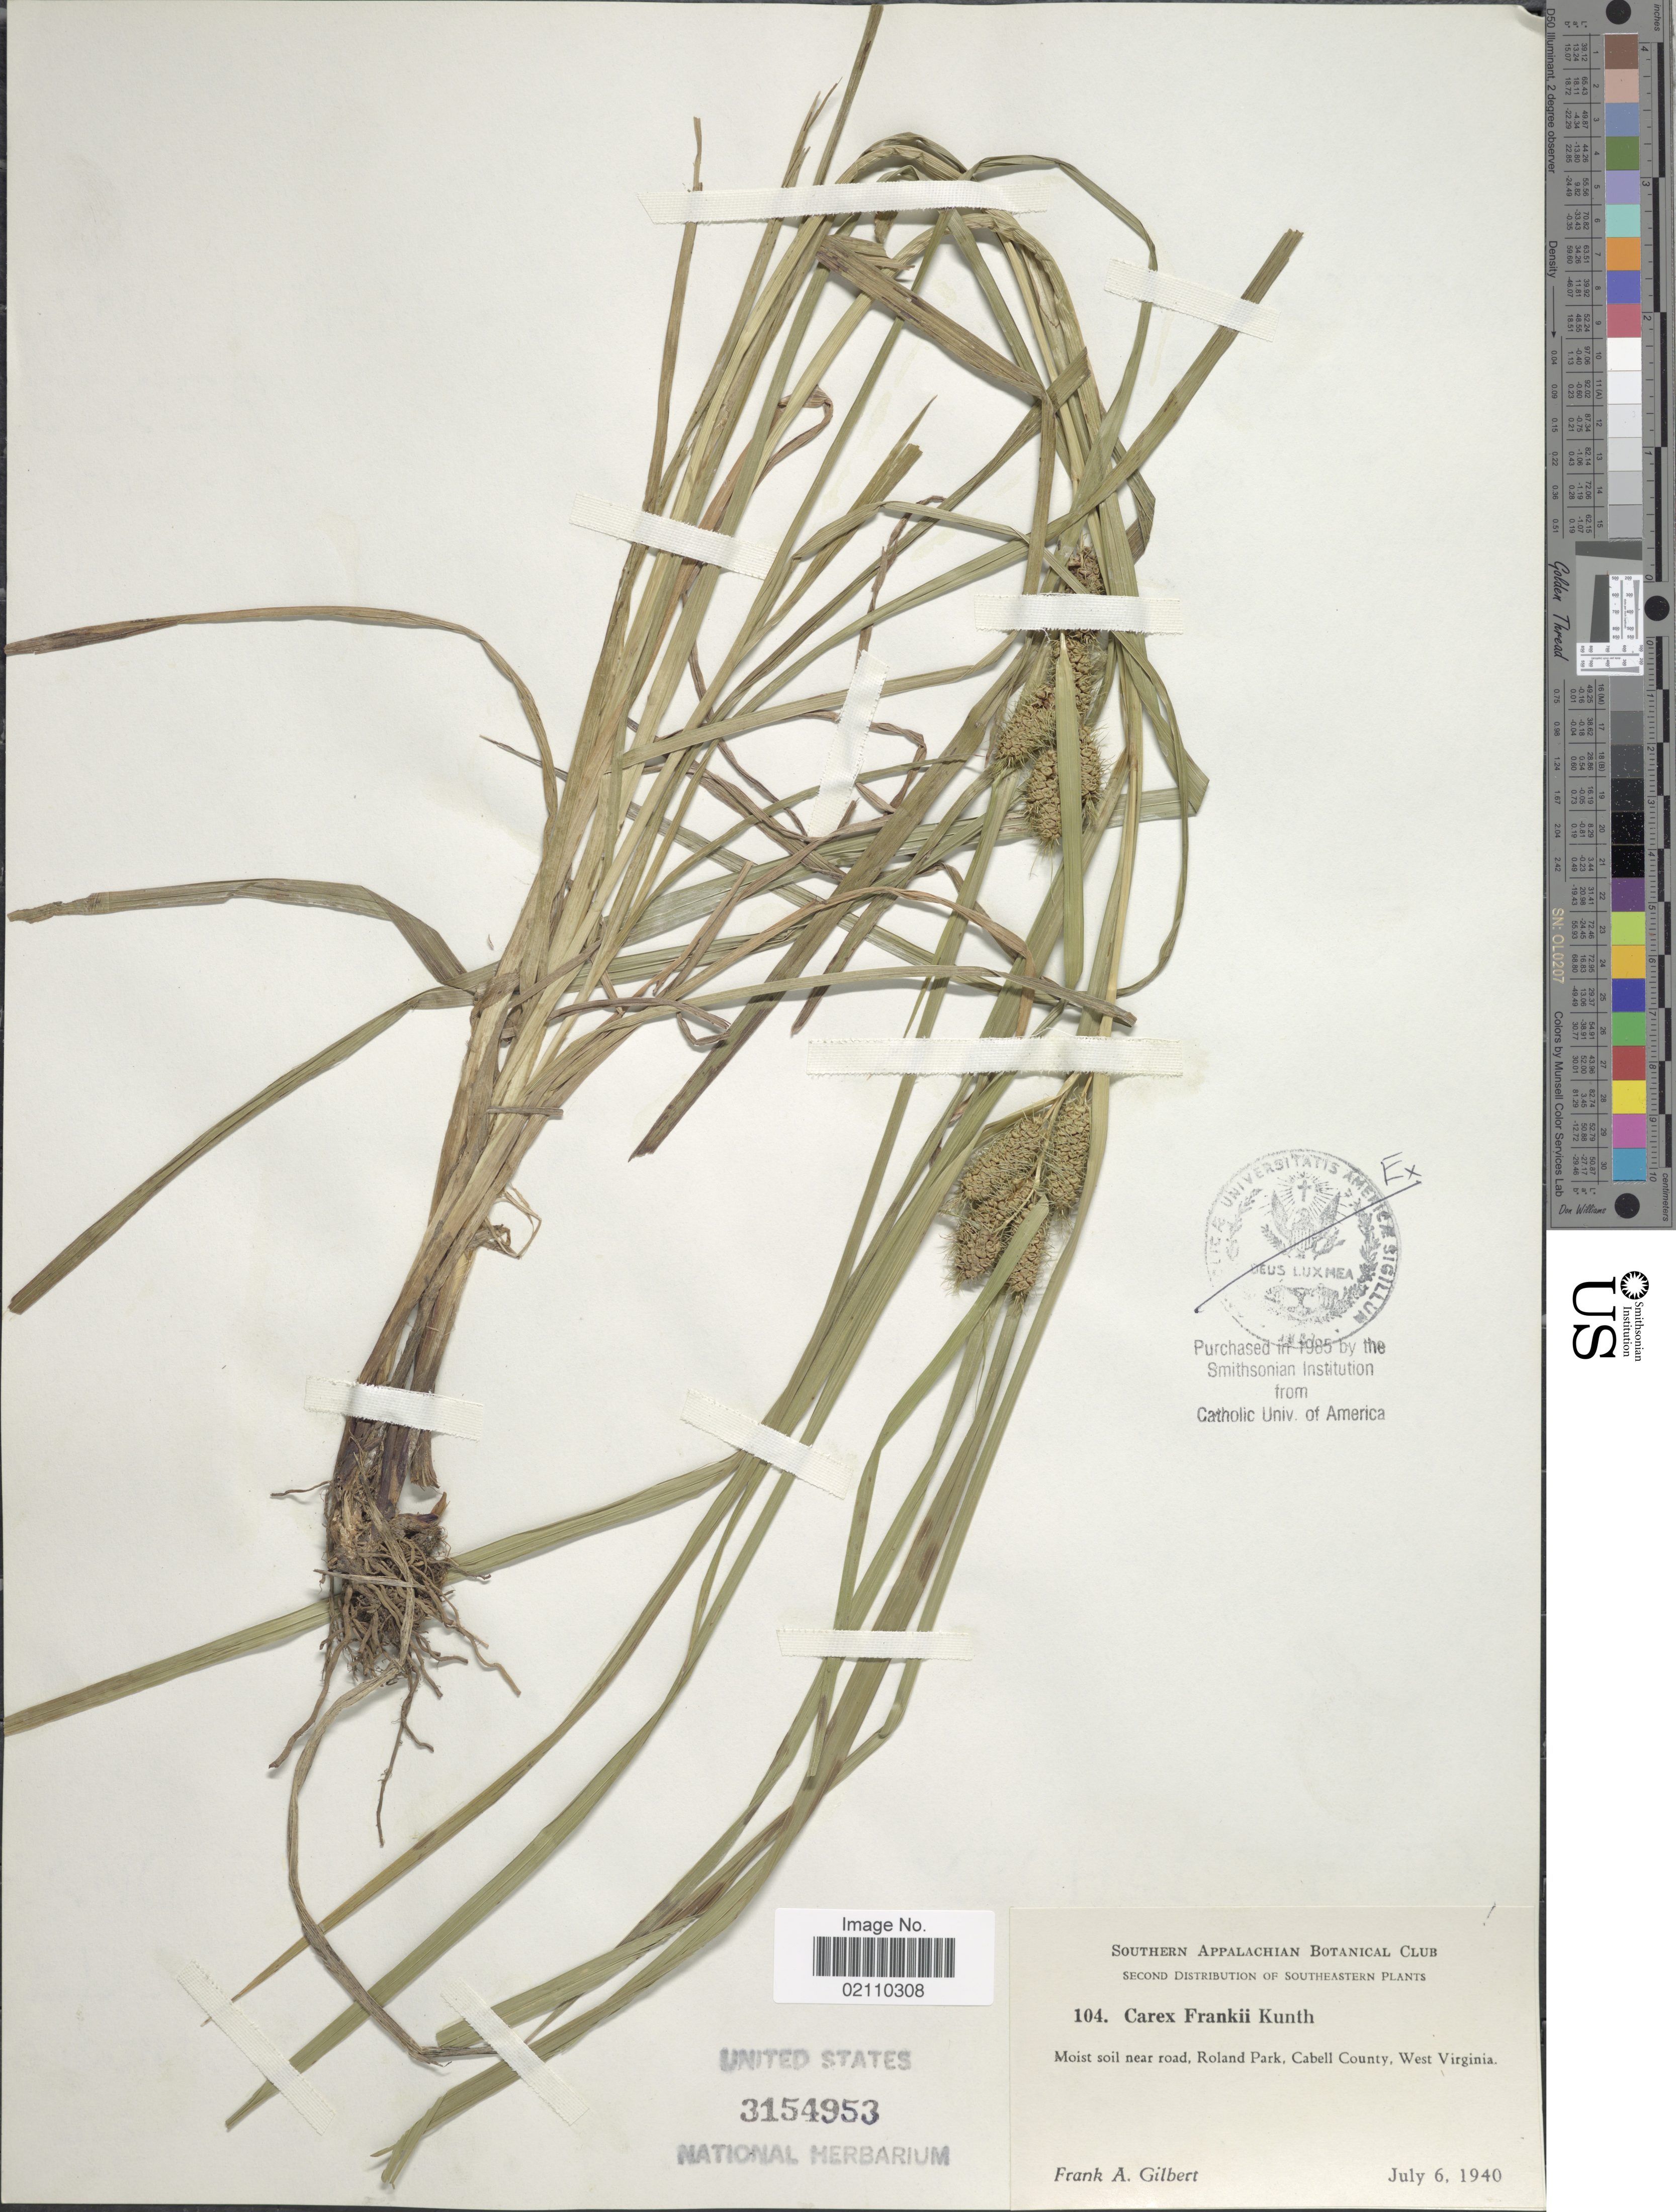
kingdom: Plantae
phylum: Tracheophyta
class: Liliopsida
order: Poales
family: Cyperaceae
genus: Carex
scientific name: Carex frankii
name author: Kunth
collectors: F. A. Gilbert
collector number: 104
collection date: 1940-07-06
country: United States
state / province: West Virginia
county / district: Cabell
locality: Southern Appalachian, moist soil near road, Roland Park, Cabell County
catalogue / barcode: US 3154953